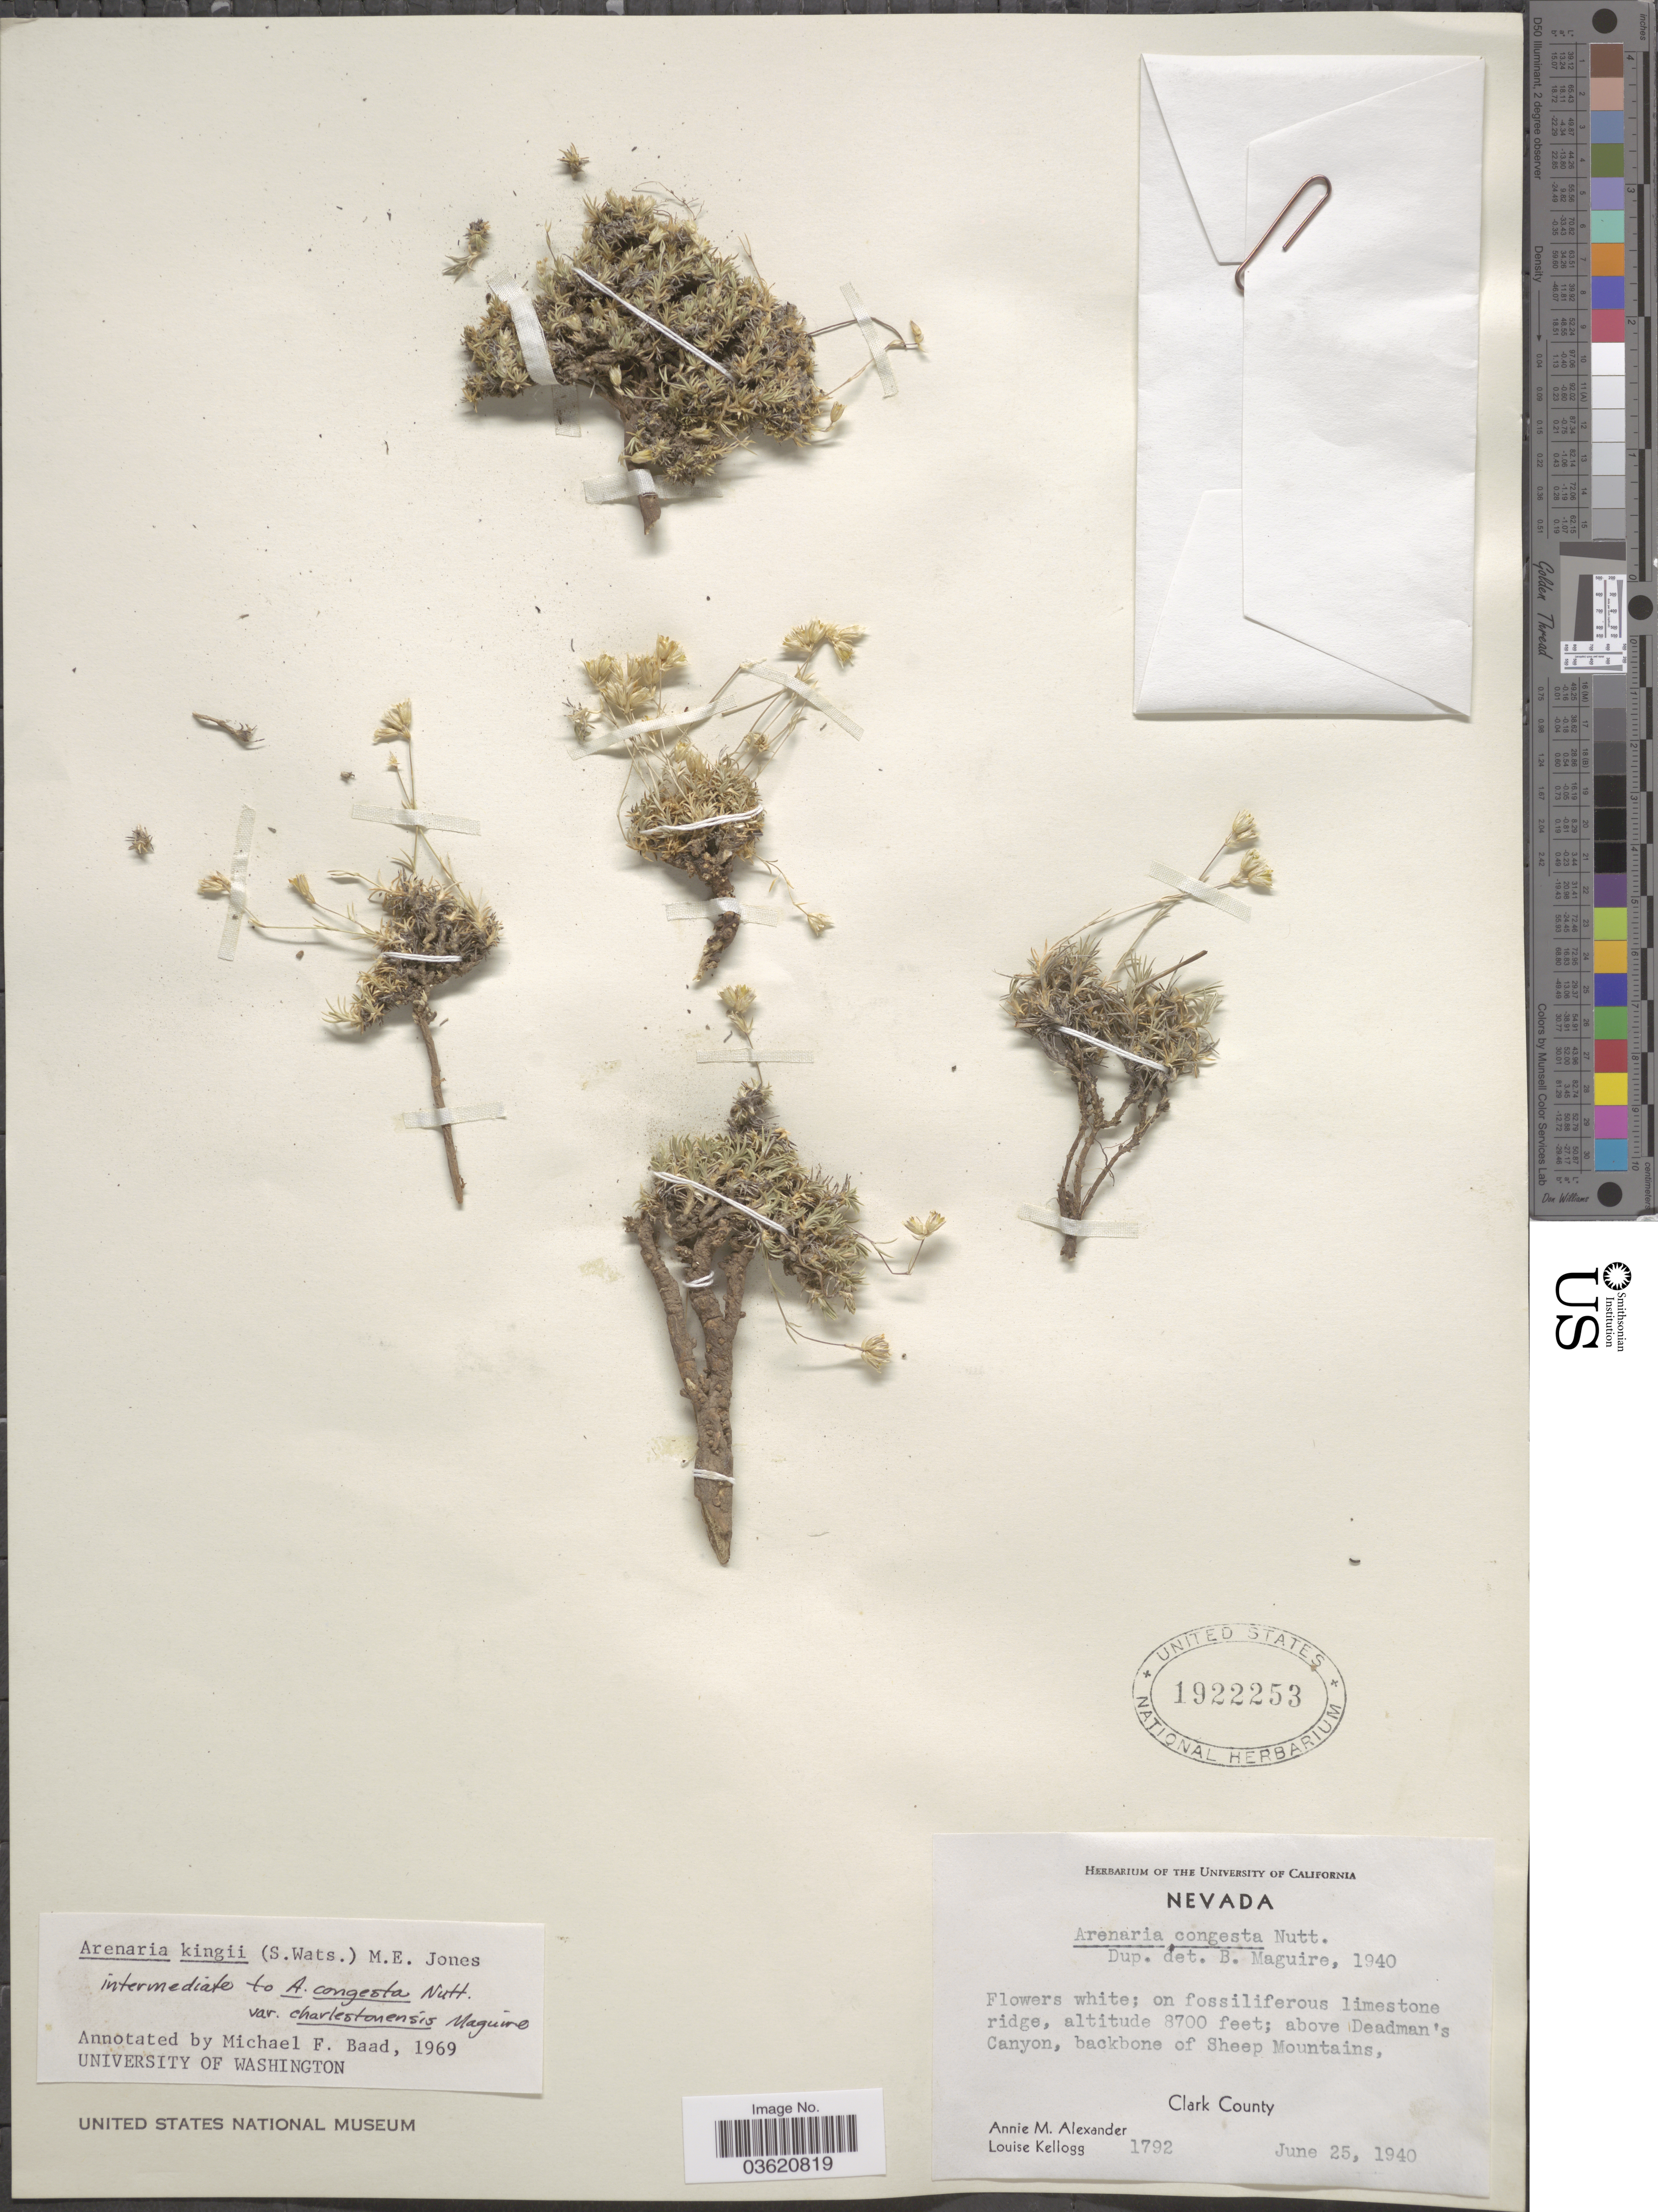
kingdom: Plantae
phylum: Tracheophyta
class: Magnoliopsida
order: Caryophyllales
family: Caryophyllaceae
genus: Eremogone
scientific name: Eremogone kingii var. glabrescens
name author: (S. Watson) Dorn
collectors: A. M. Alexander & L. Kellogg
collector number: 1792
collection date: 1940-06-26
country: United States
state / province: Nevada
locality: Above Deadman's Canyon, backbone of Sheep Mountains, Clark County.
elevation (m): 2652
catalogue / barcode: US 1922253